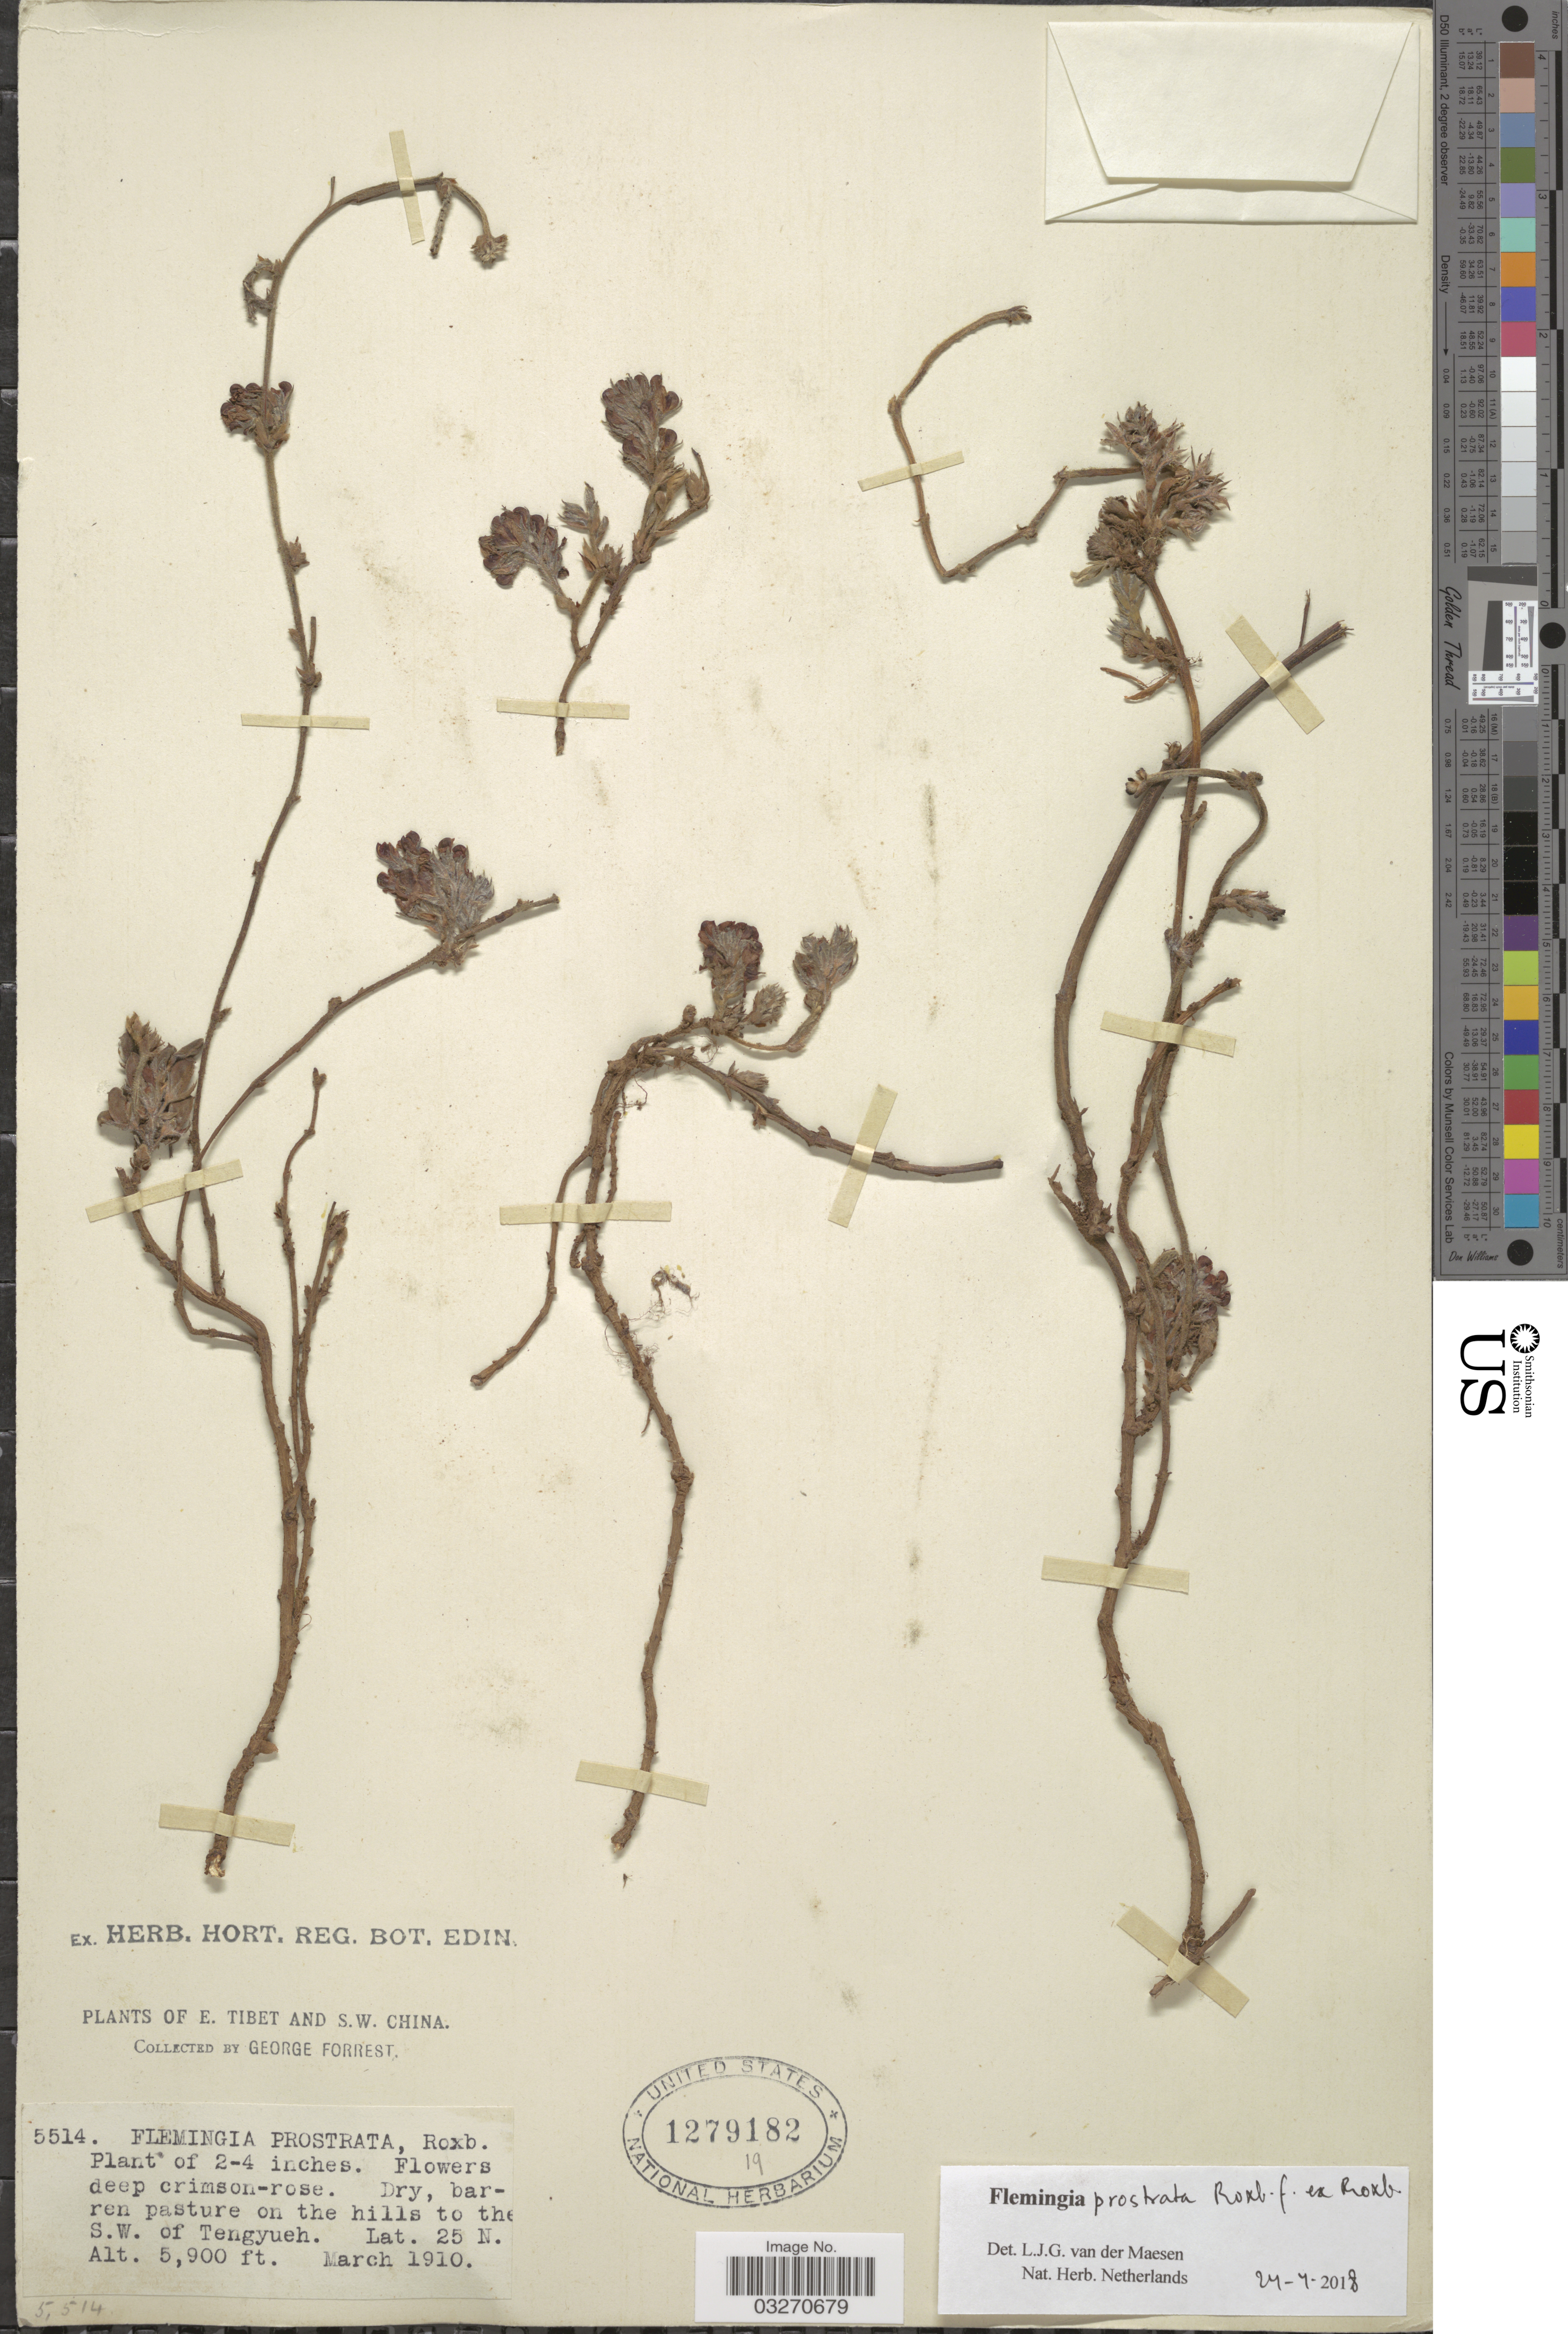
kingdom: Plantae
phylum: Tracheophyta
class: Magnoliopsida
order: Fabales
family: Fabaceae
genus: Flemingia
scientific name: Flemingia prostrata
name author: Roxb.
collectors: G. Forrest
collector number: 5514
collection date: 1910-03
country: China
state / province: Xizang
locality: E. Tibet and S.W. China. Dry, barren pasture on the hills to the S.W. of Tengyueh.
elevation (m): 1798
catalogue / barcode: US 1279182